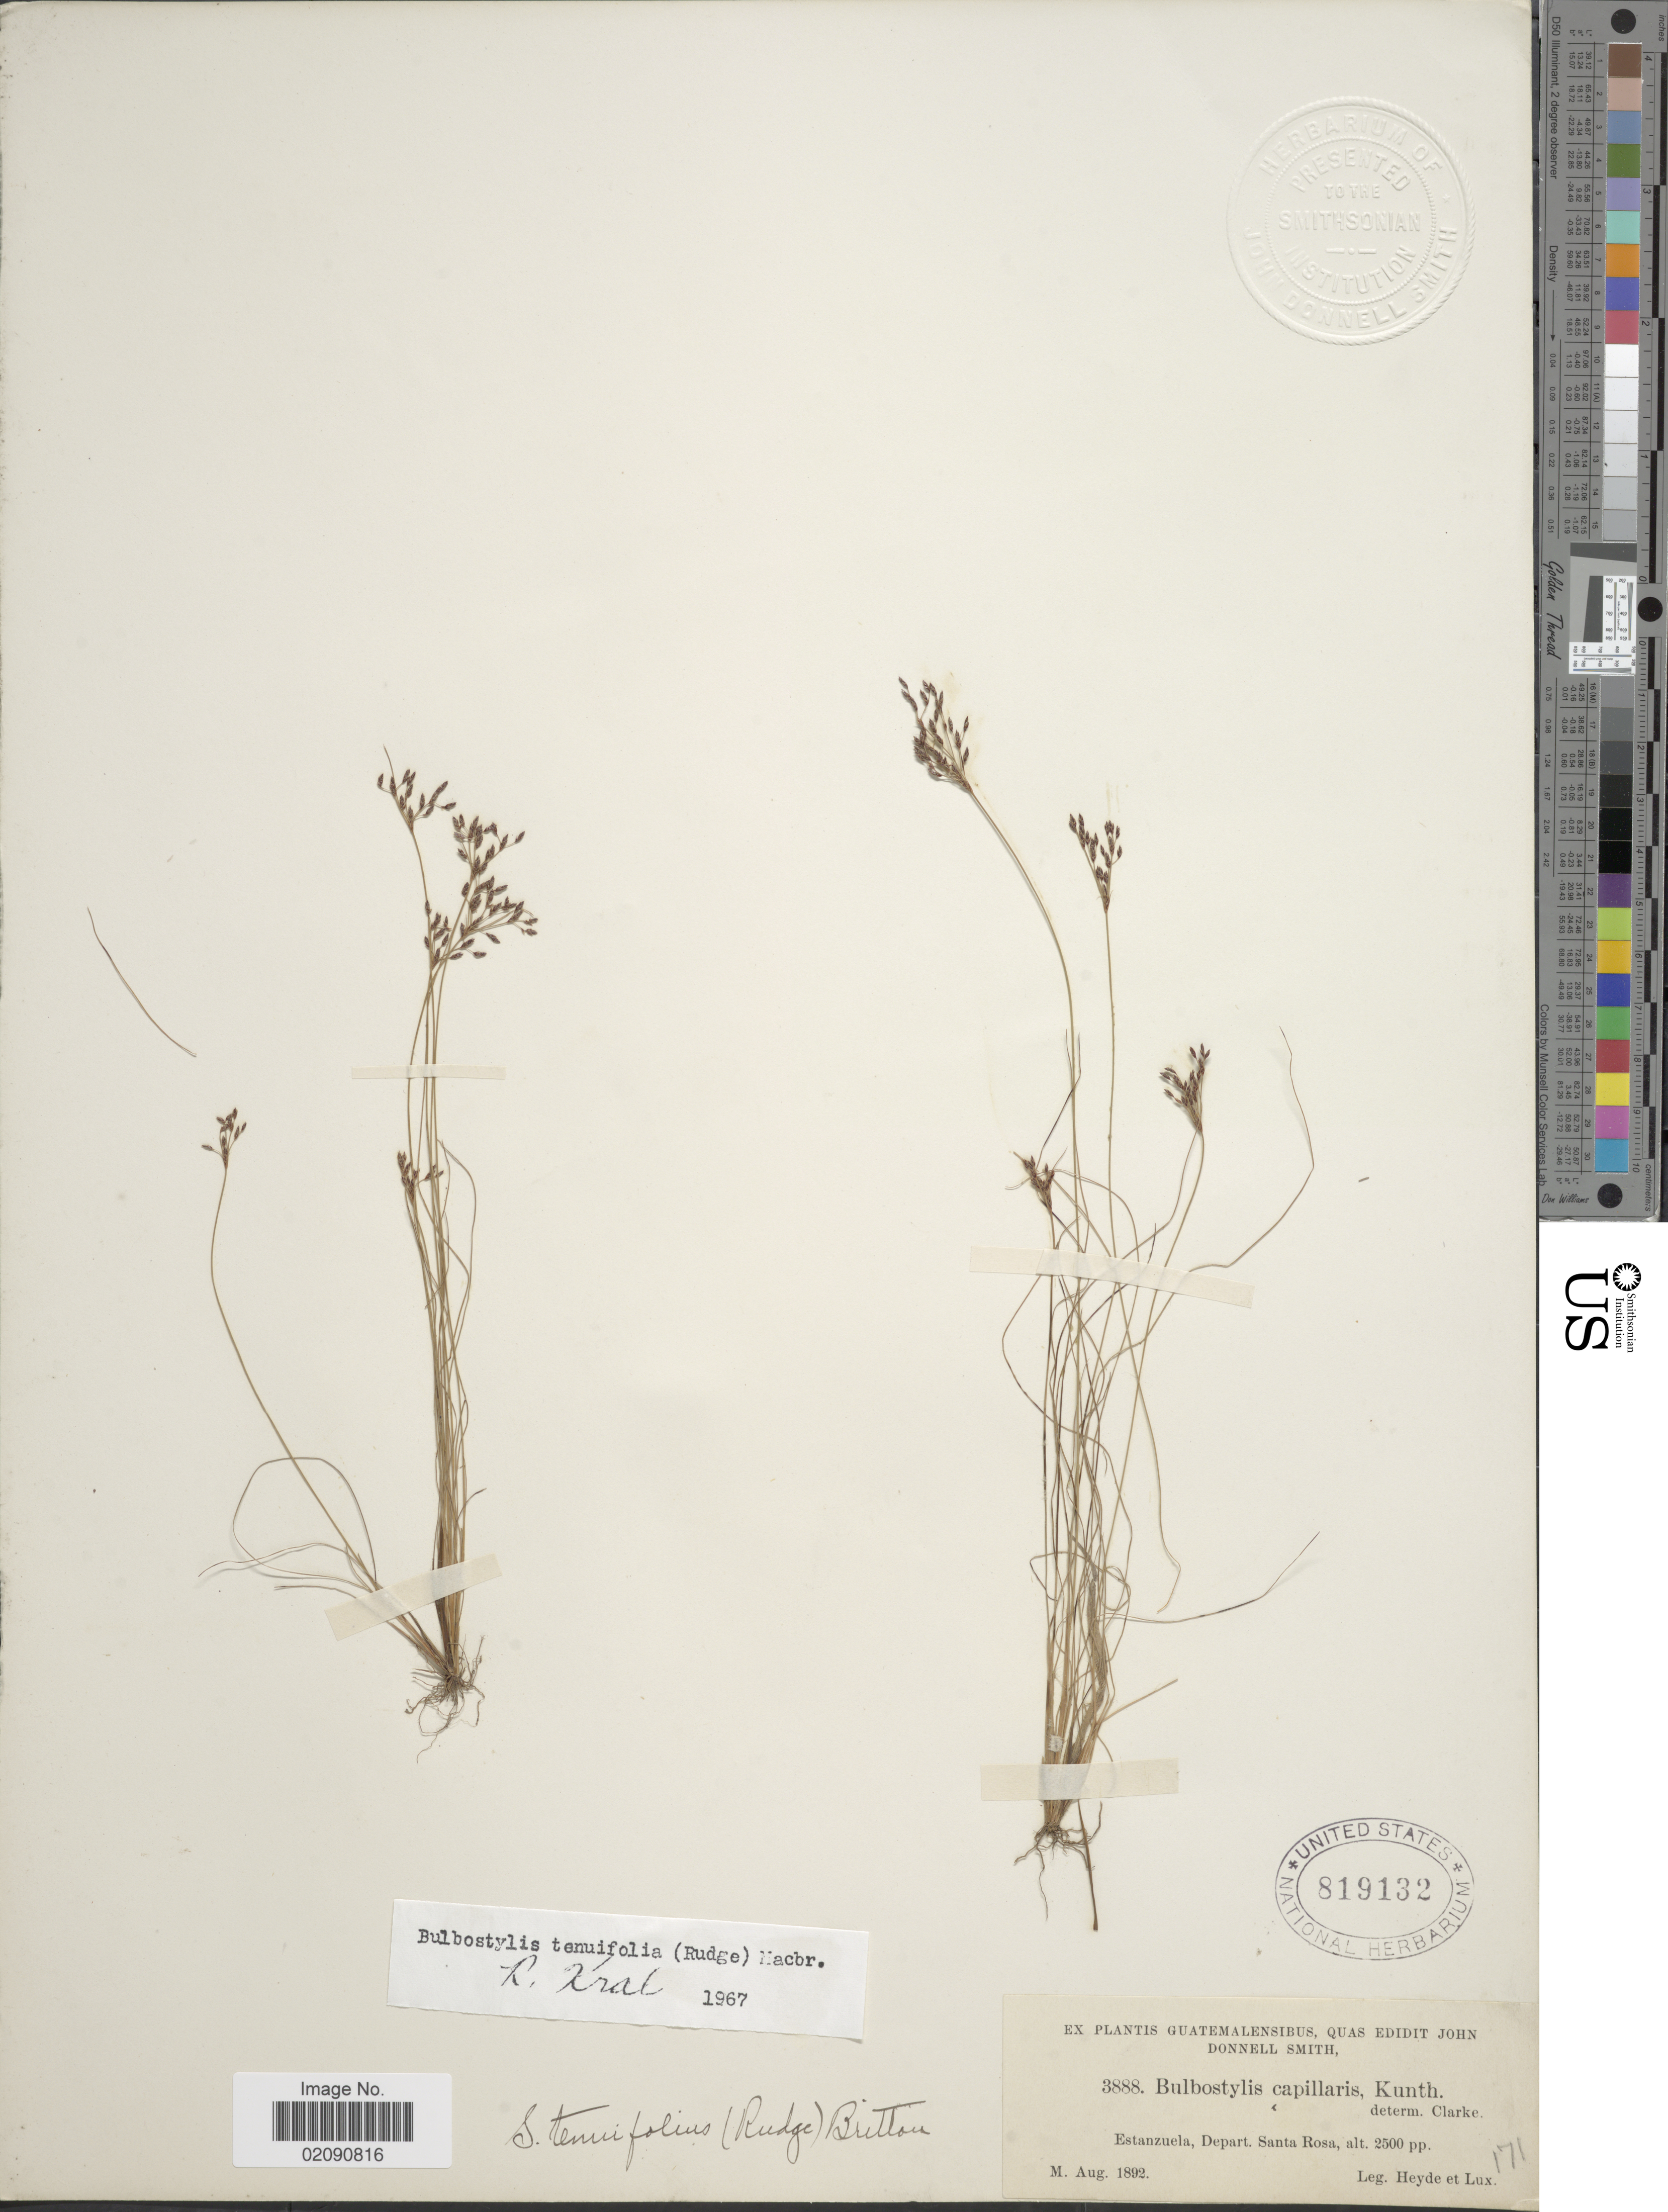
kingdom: Plantae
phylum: Tracheophyta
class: Liliopsida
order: Poales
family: Cyperaceae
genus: Bulbostylis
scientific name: Bulbostylis tenuifolia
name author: (Rudge) J.F. Macbr.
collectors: Heyde & Lux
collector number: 3888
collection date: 1892-08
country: Guatemala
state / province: Santa Rosa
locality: Estanzuela.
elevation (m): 762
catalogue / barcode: US 819132